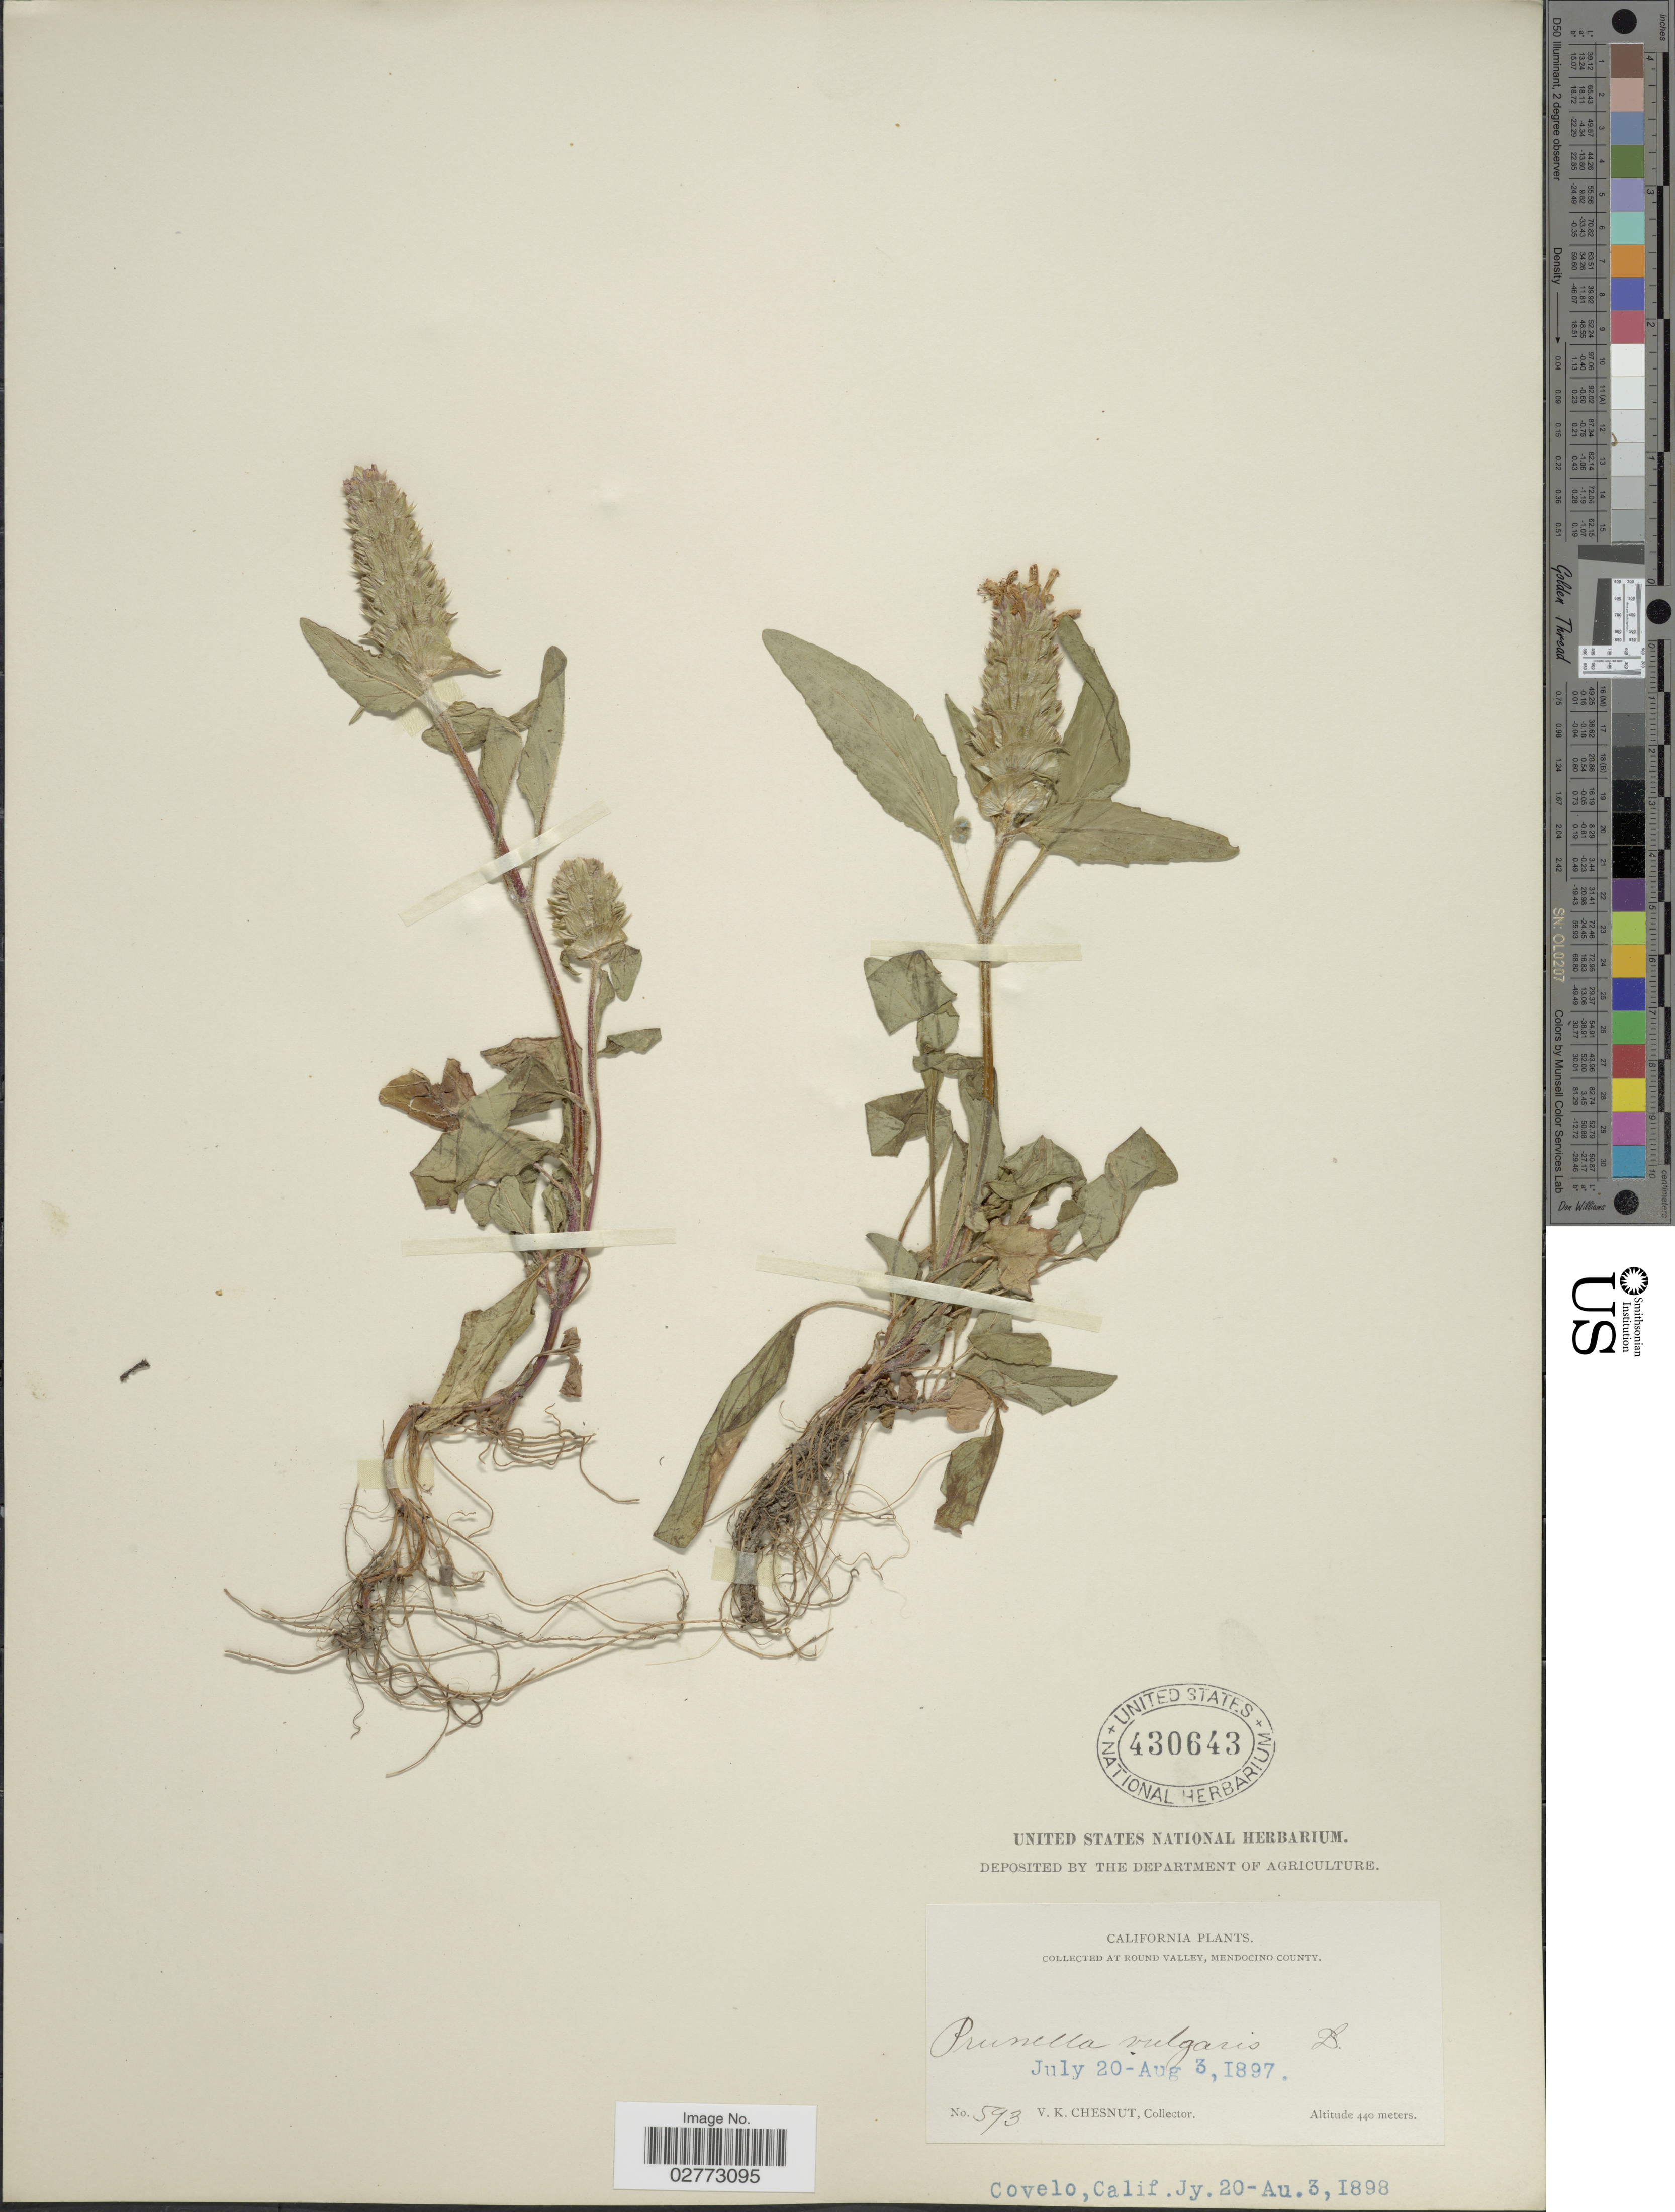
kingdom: Plantae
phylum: Tracheophyta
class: Magnoliopsida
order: Lamiales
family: Lamiaceae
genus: Prunella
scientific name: Prunella vulgaris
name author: L.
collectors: V. Chesnut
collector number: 593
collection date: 1897-07-20/1897-08-03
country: United States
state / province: California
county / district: Mendocino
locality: Round Valley, Mendocino County.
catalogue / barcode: US 430643